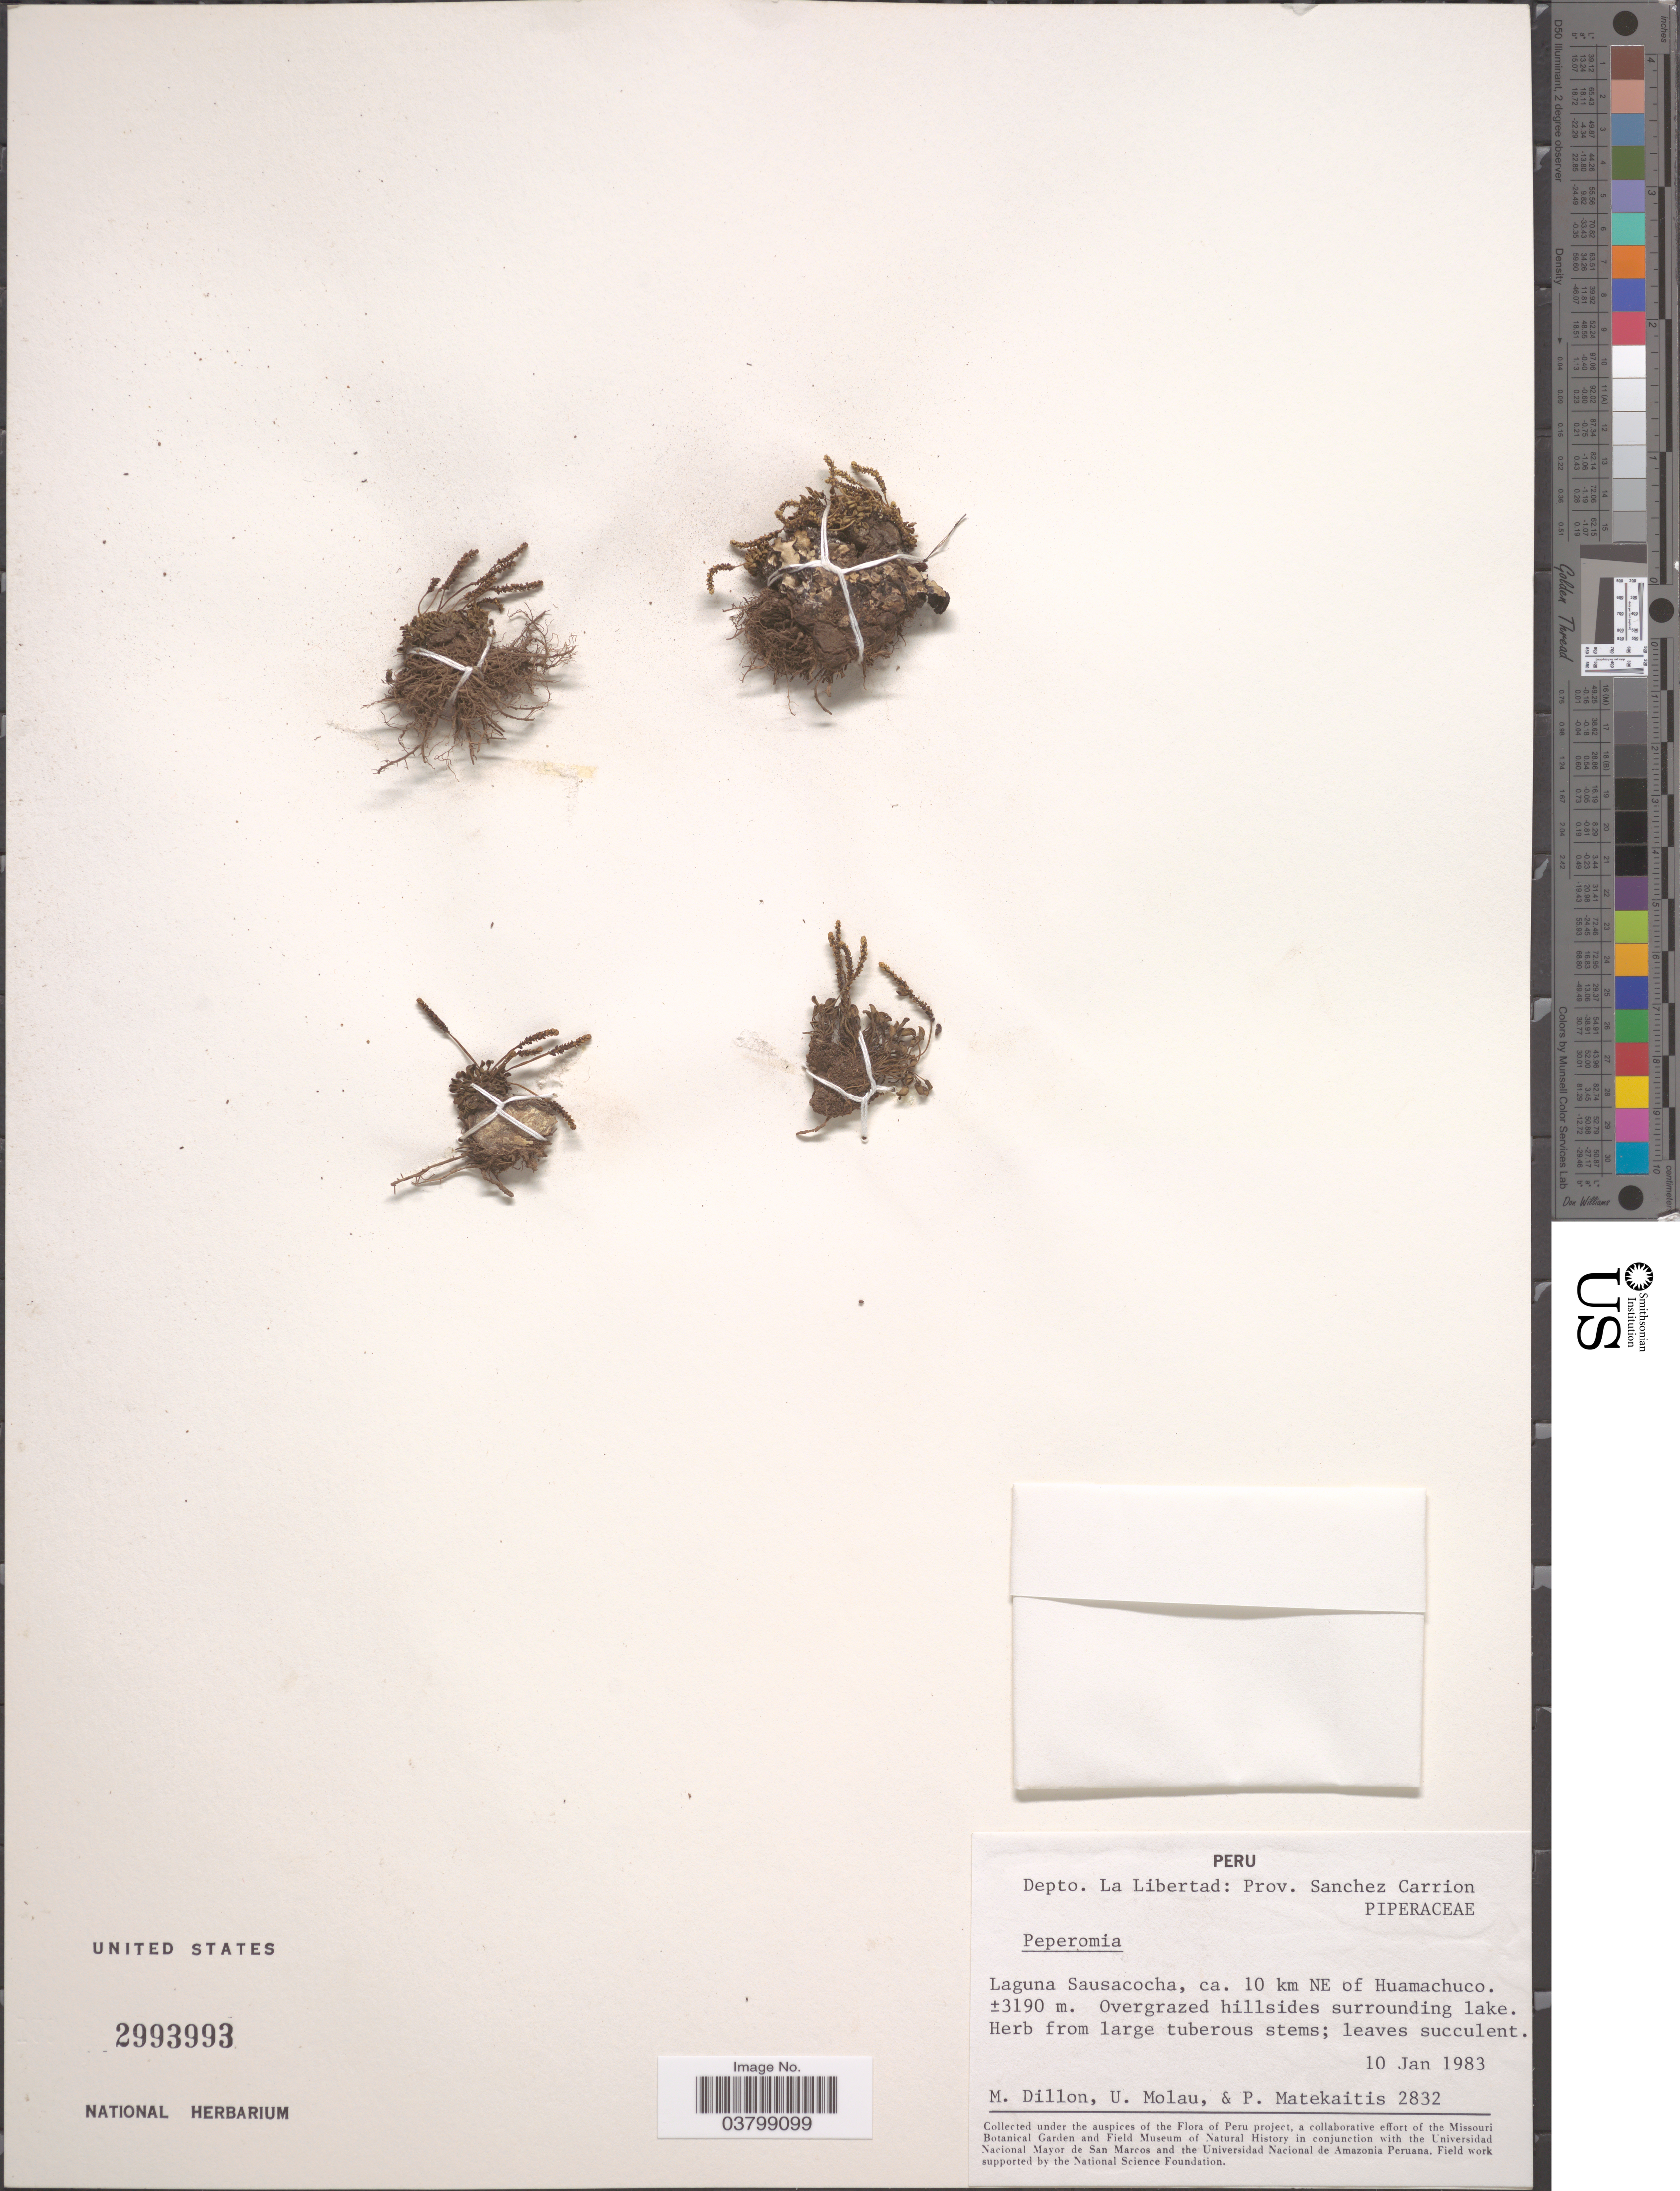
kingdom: Plantae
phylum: Tracheophyta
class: Magnoliopsida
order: Piperales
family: Piperaceae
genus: Peperomia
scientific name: Peperomia lilliputiana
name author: (Pino & Cieza) Pino & Cieza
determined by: Pino, Guillermo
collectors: M. O. Dillon, U. Molau & P. Matekaitis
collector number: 2832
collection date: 1983-01-10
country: Peru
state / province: La Libertad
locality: Depto. La Libertad: Prov. Sanchez Carrion. Laguna Sausacocha, ca. 10 km NE of Huamachuco. Overgrazed hillsides surrounding lake.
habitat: Overgrazed hillsides surrounding lake.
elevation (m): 3190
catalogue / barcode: US 2993993